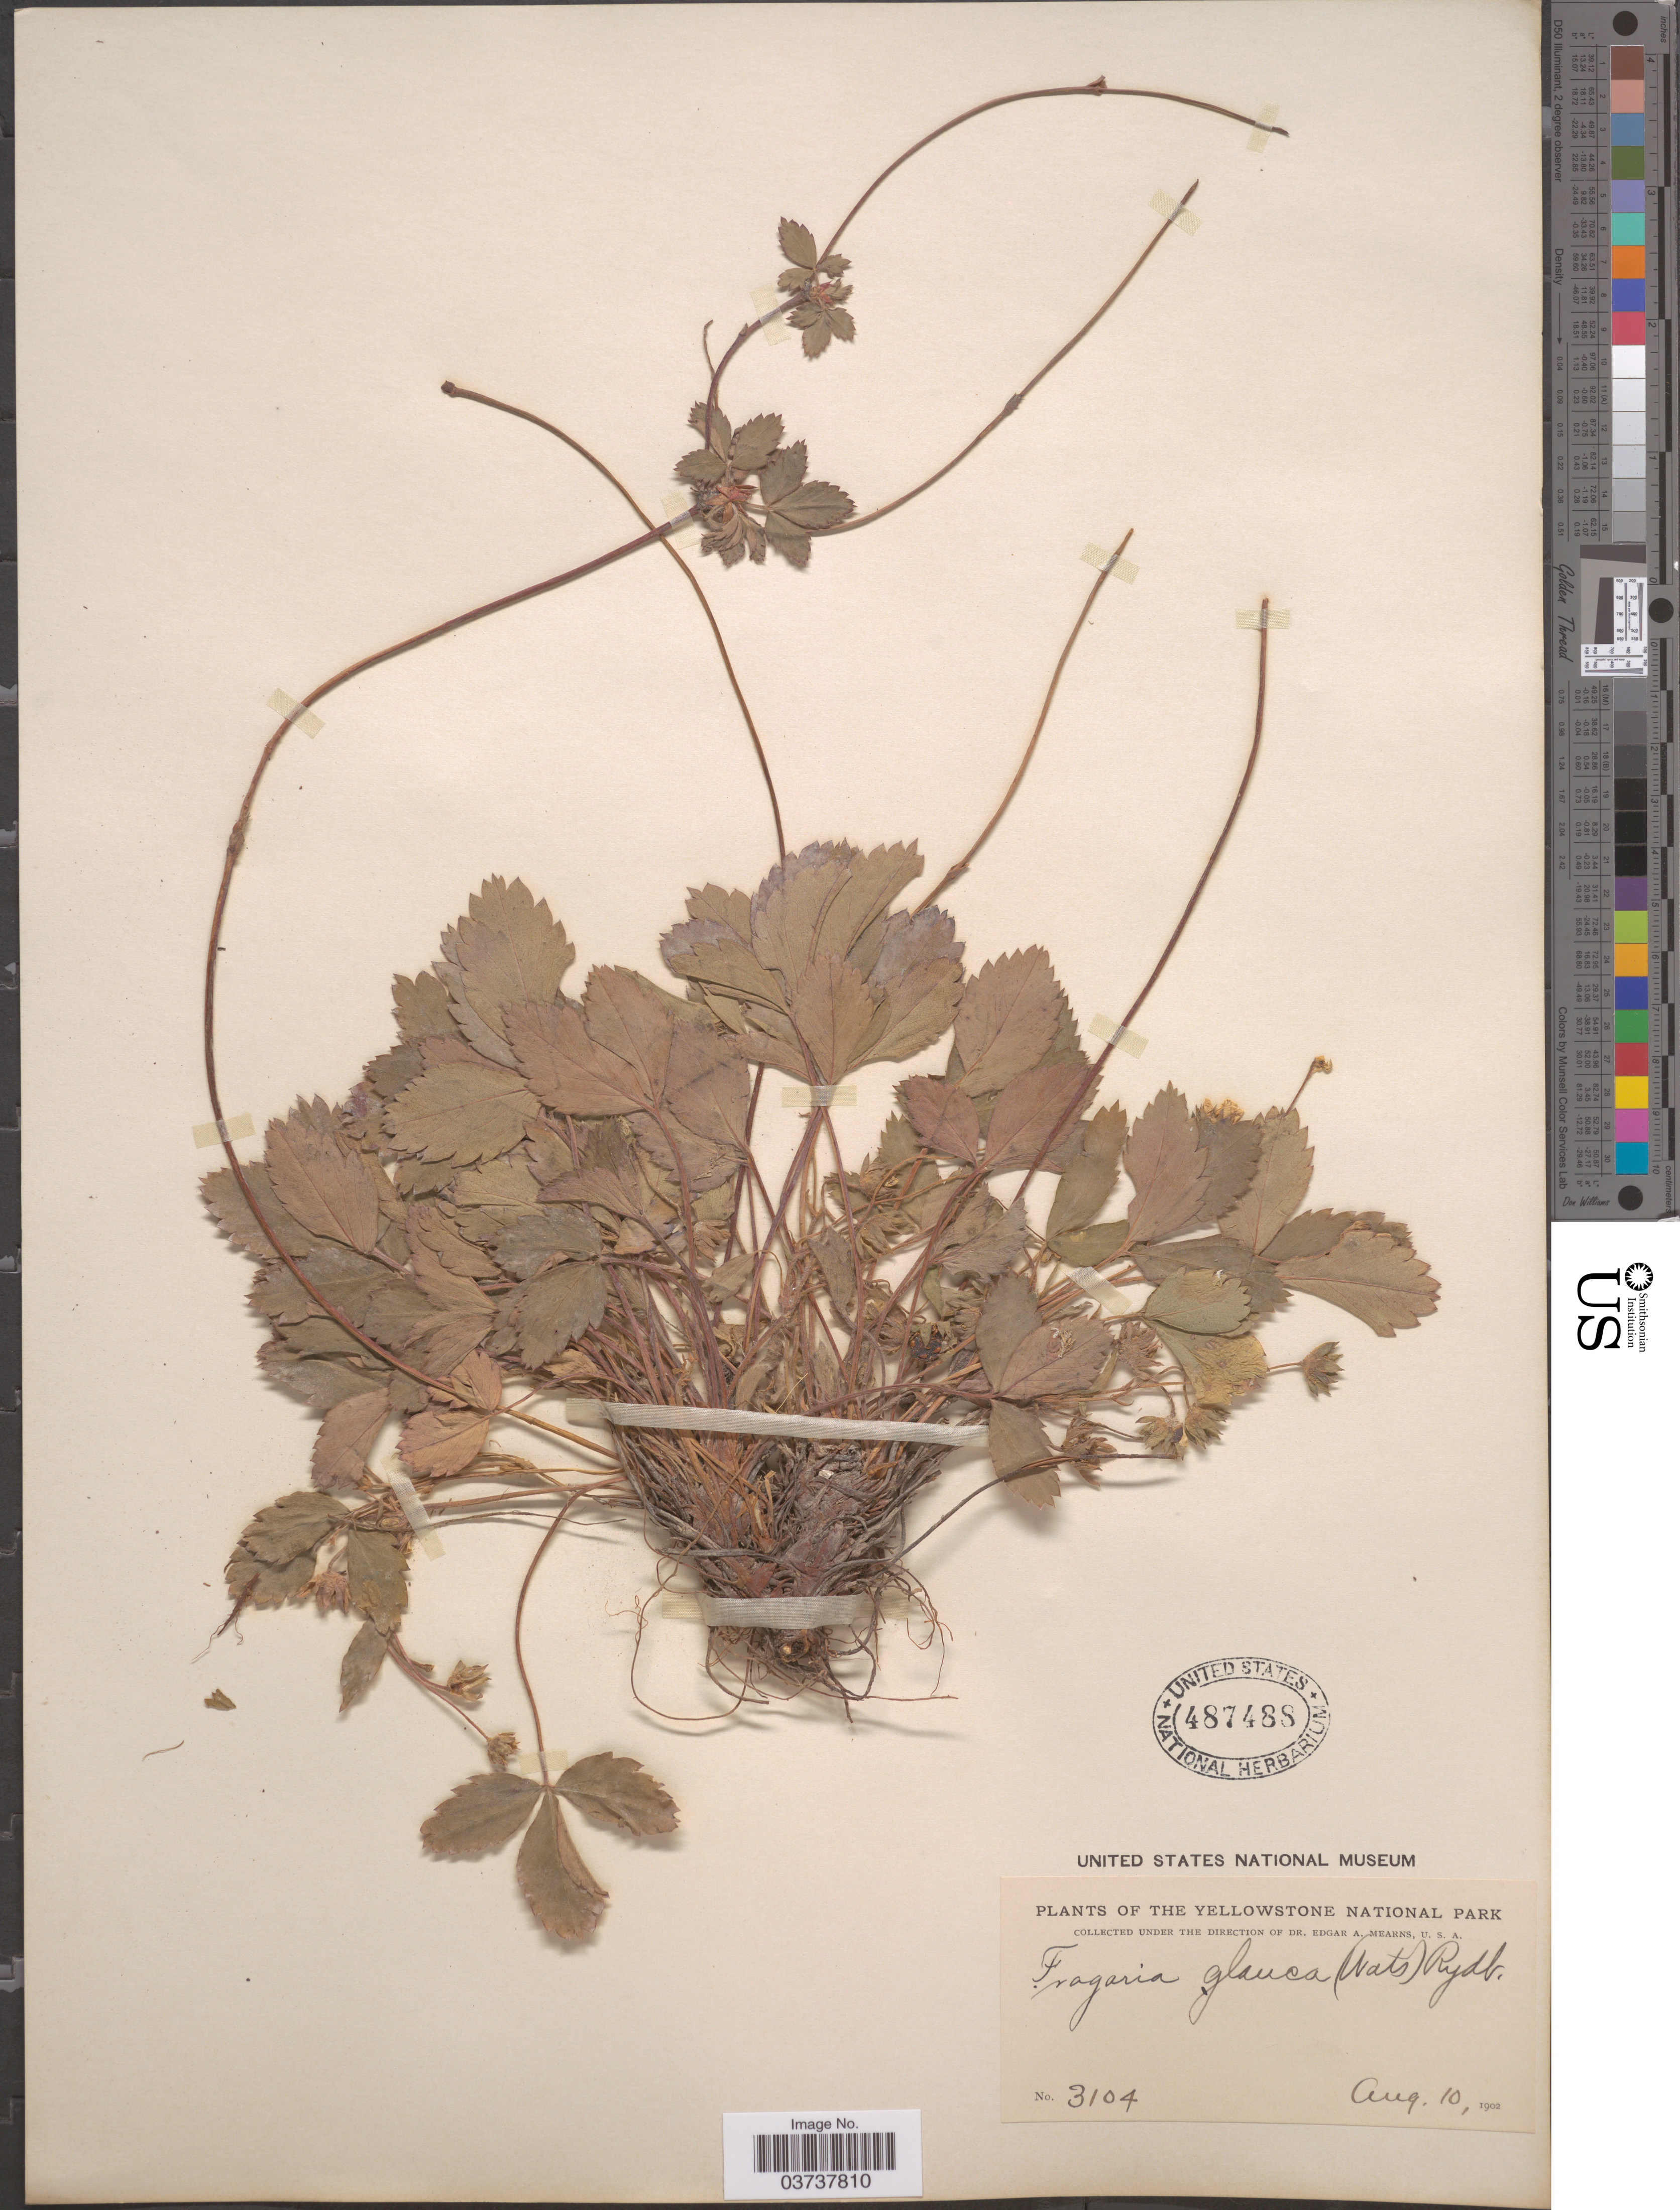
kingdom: Plantae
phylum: Tracheophyta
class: Magnoliopsida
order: Rosales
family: Rosaceae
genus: Fragaria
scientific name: Fragaria virginiana subsp. glauca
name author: (S. Watson) Staudt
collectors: E. A. Mearns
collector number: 3104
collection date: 1902-08-10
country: United States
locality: The Yellowstone National Park.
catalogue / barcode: US 487488